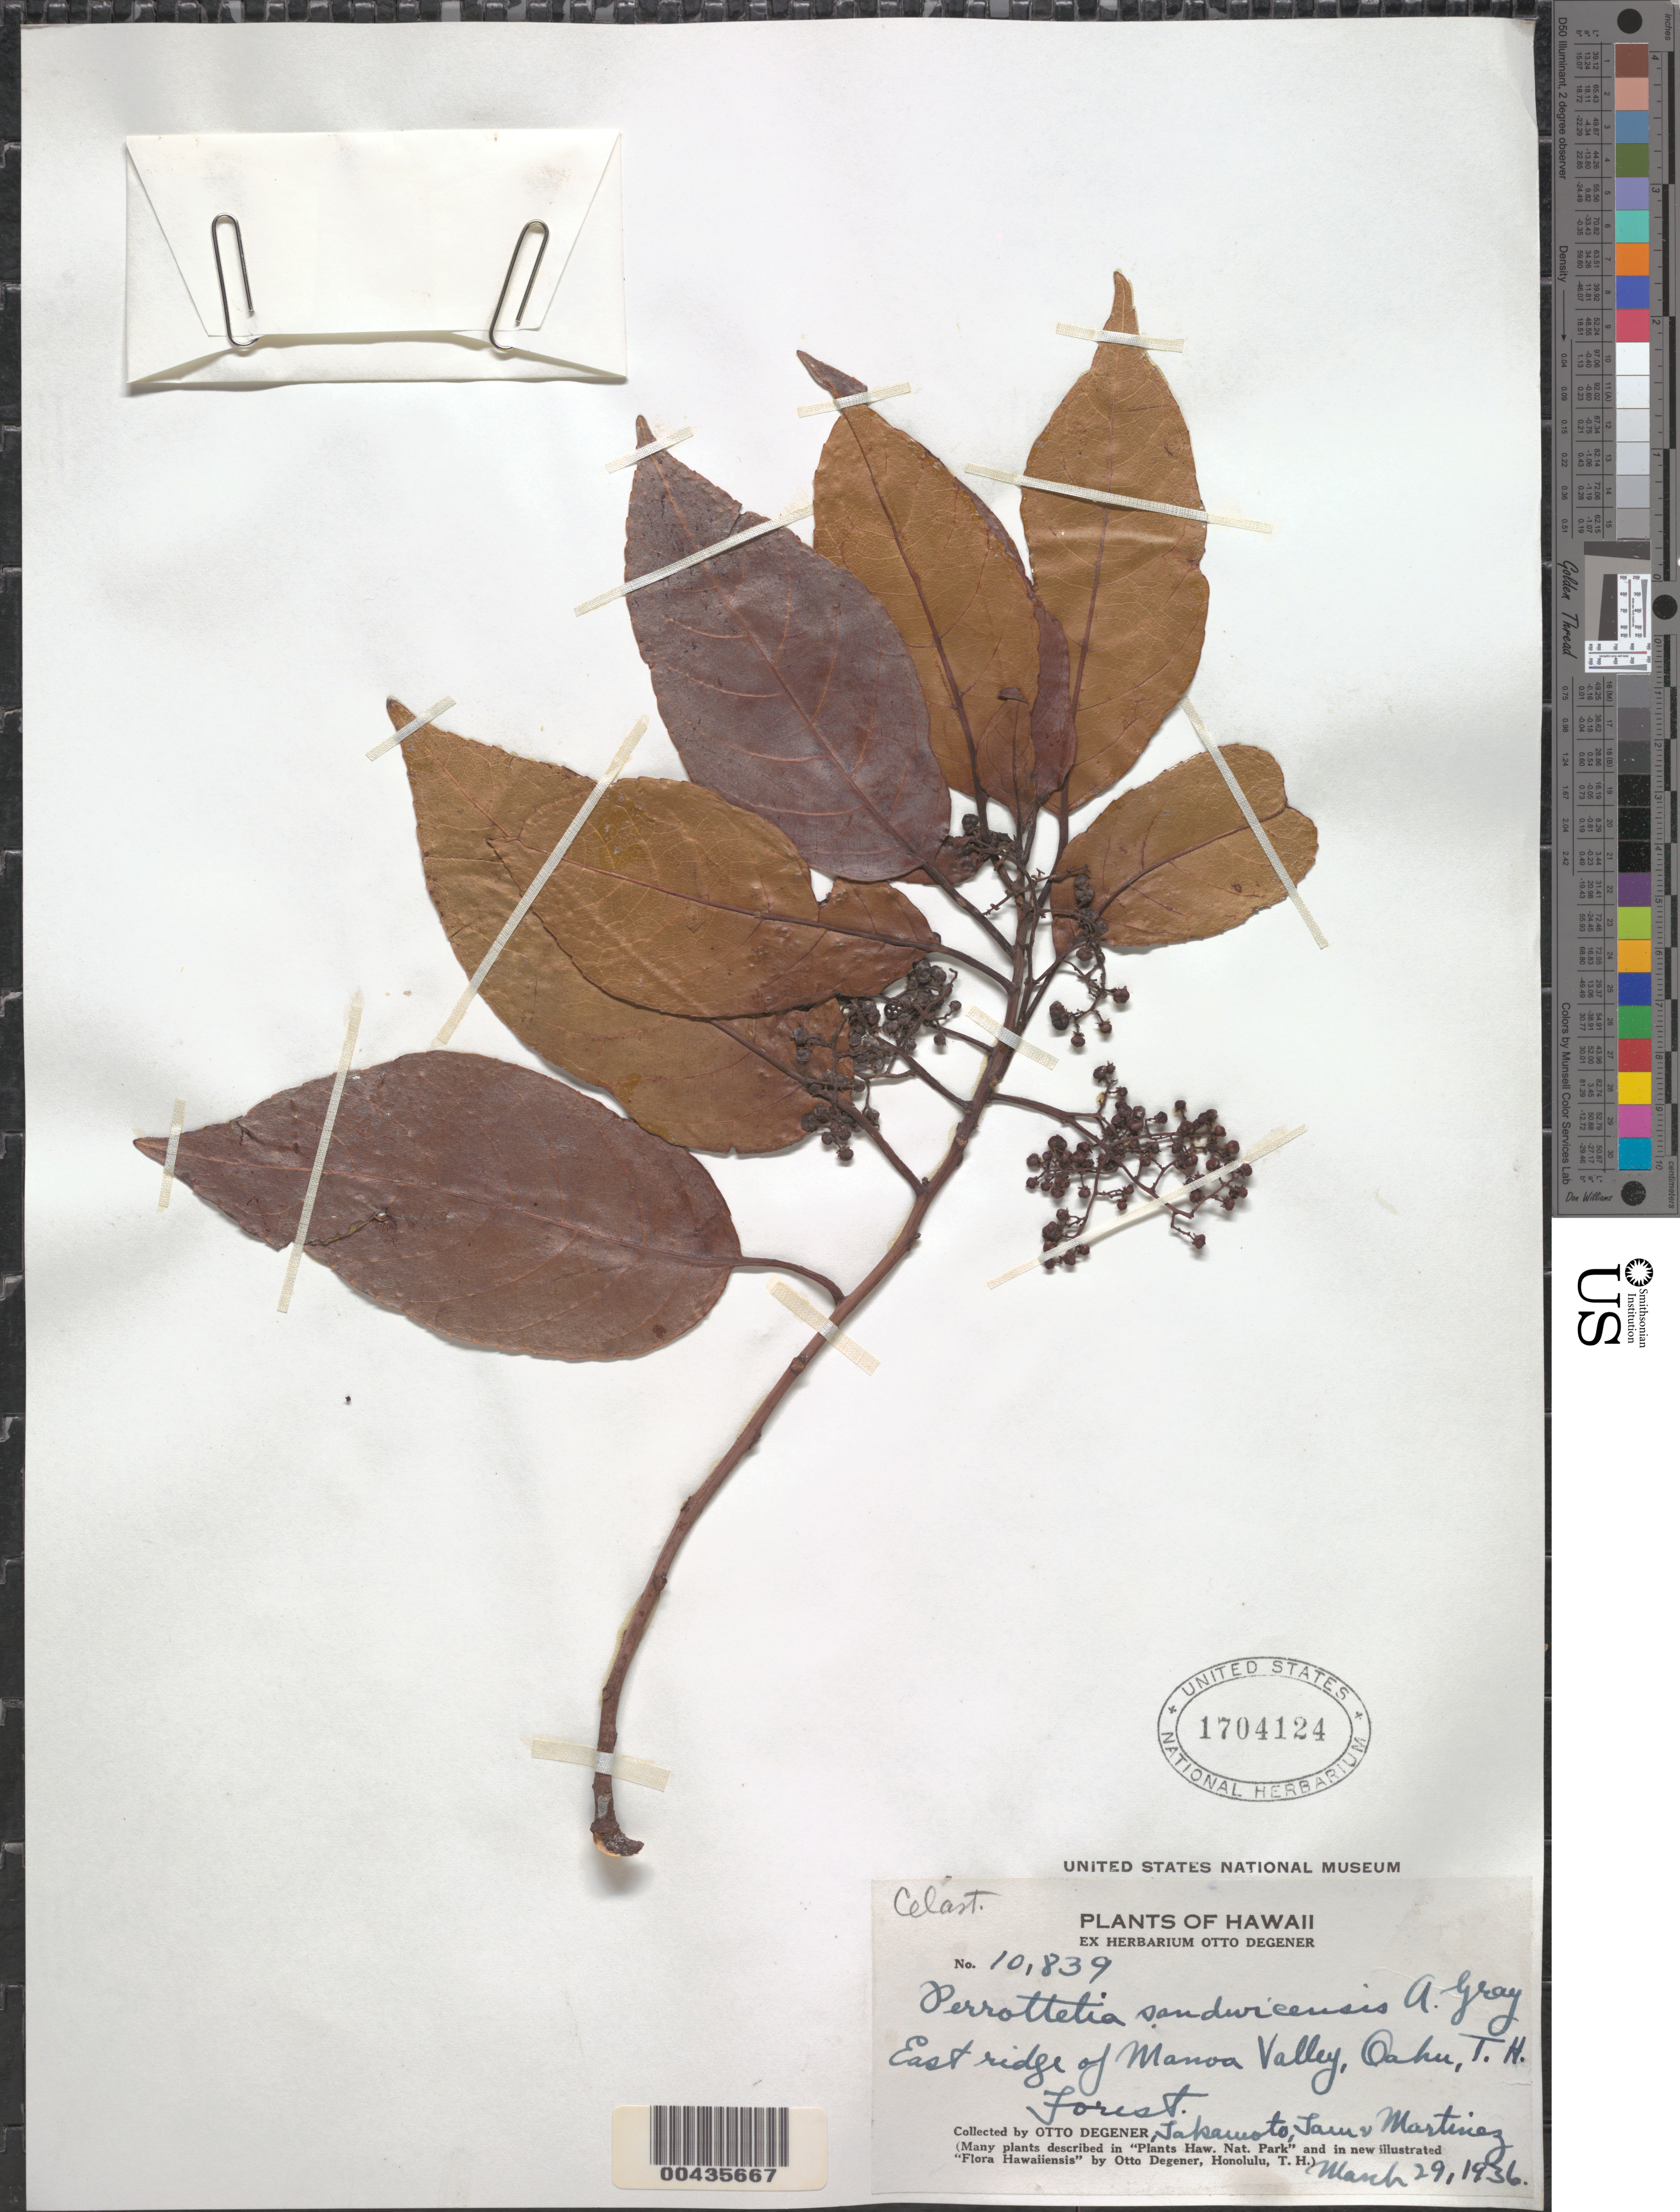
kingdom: Plantae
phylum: Tracheophyta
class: Magnoliopsida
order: Huerteales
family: Dipentodontaceae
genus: Perrottetia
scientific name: Perrottetia sandwicensis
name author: A. Gray in Wilkes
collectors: O. Degener, -. Takamoto, Tam & -- Martinez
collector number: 10839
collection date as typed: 29 Mar 1936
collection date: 1936-03-29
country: United States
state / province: Hawaii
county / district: Honolulu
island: Oahu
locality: East ridge Manoa Valley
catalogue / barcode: US 1704124